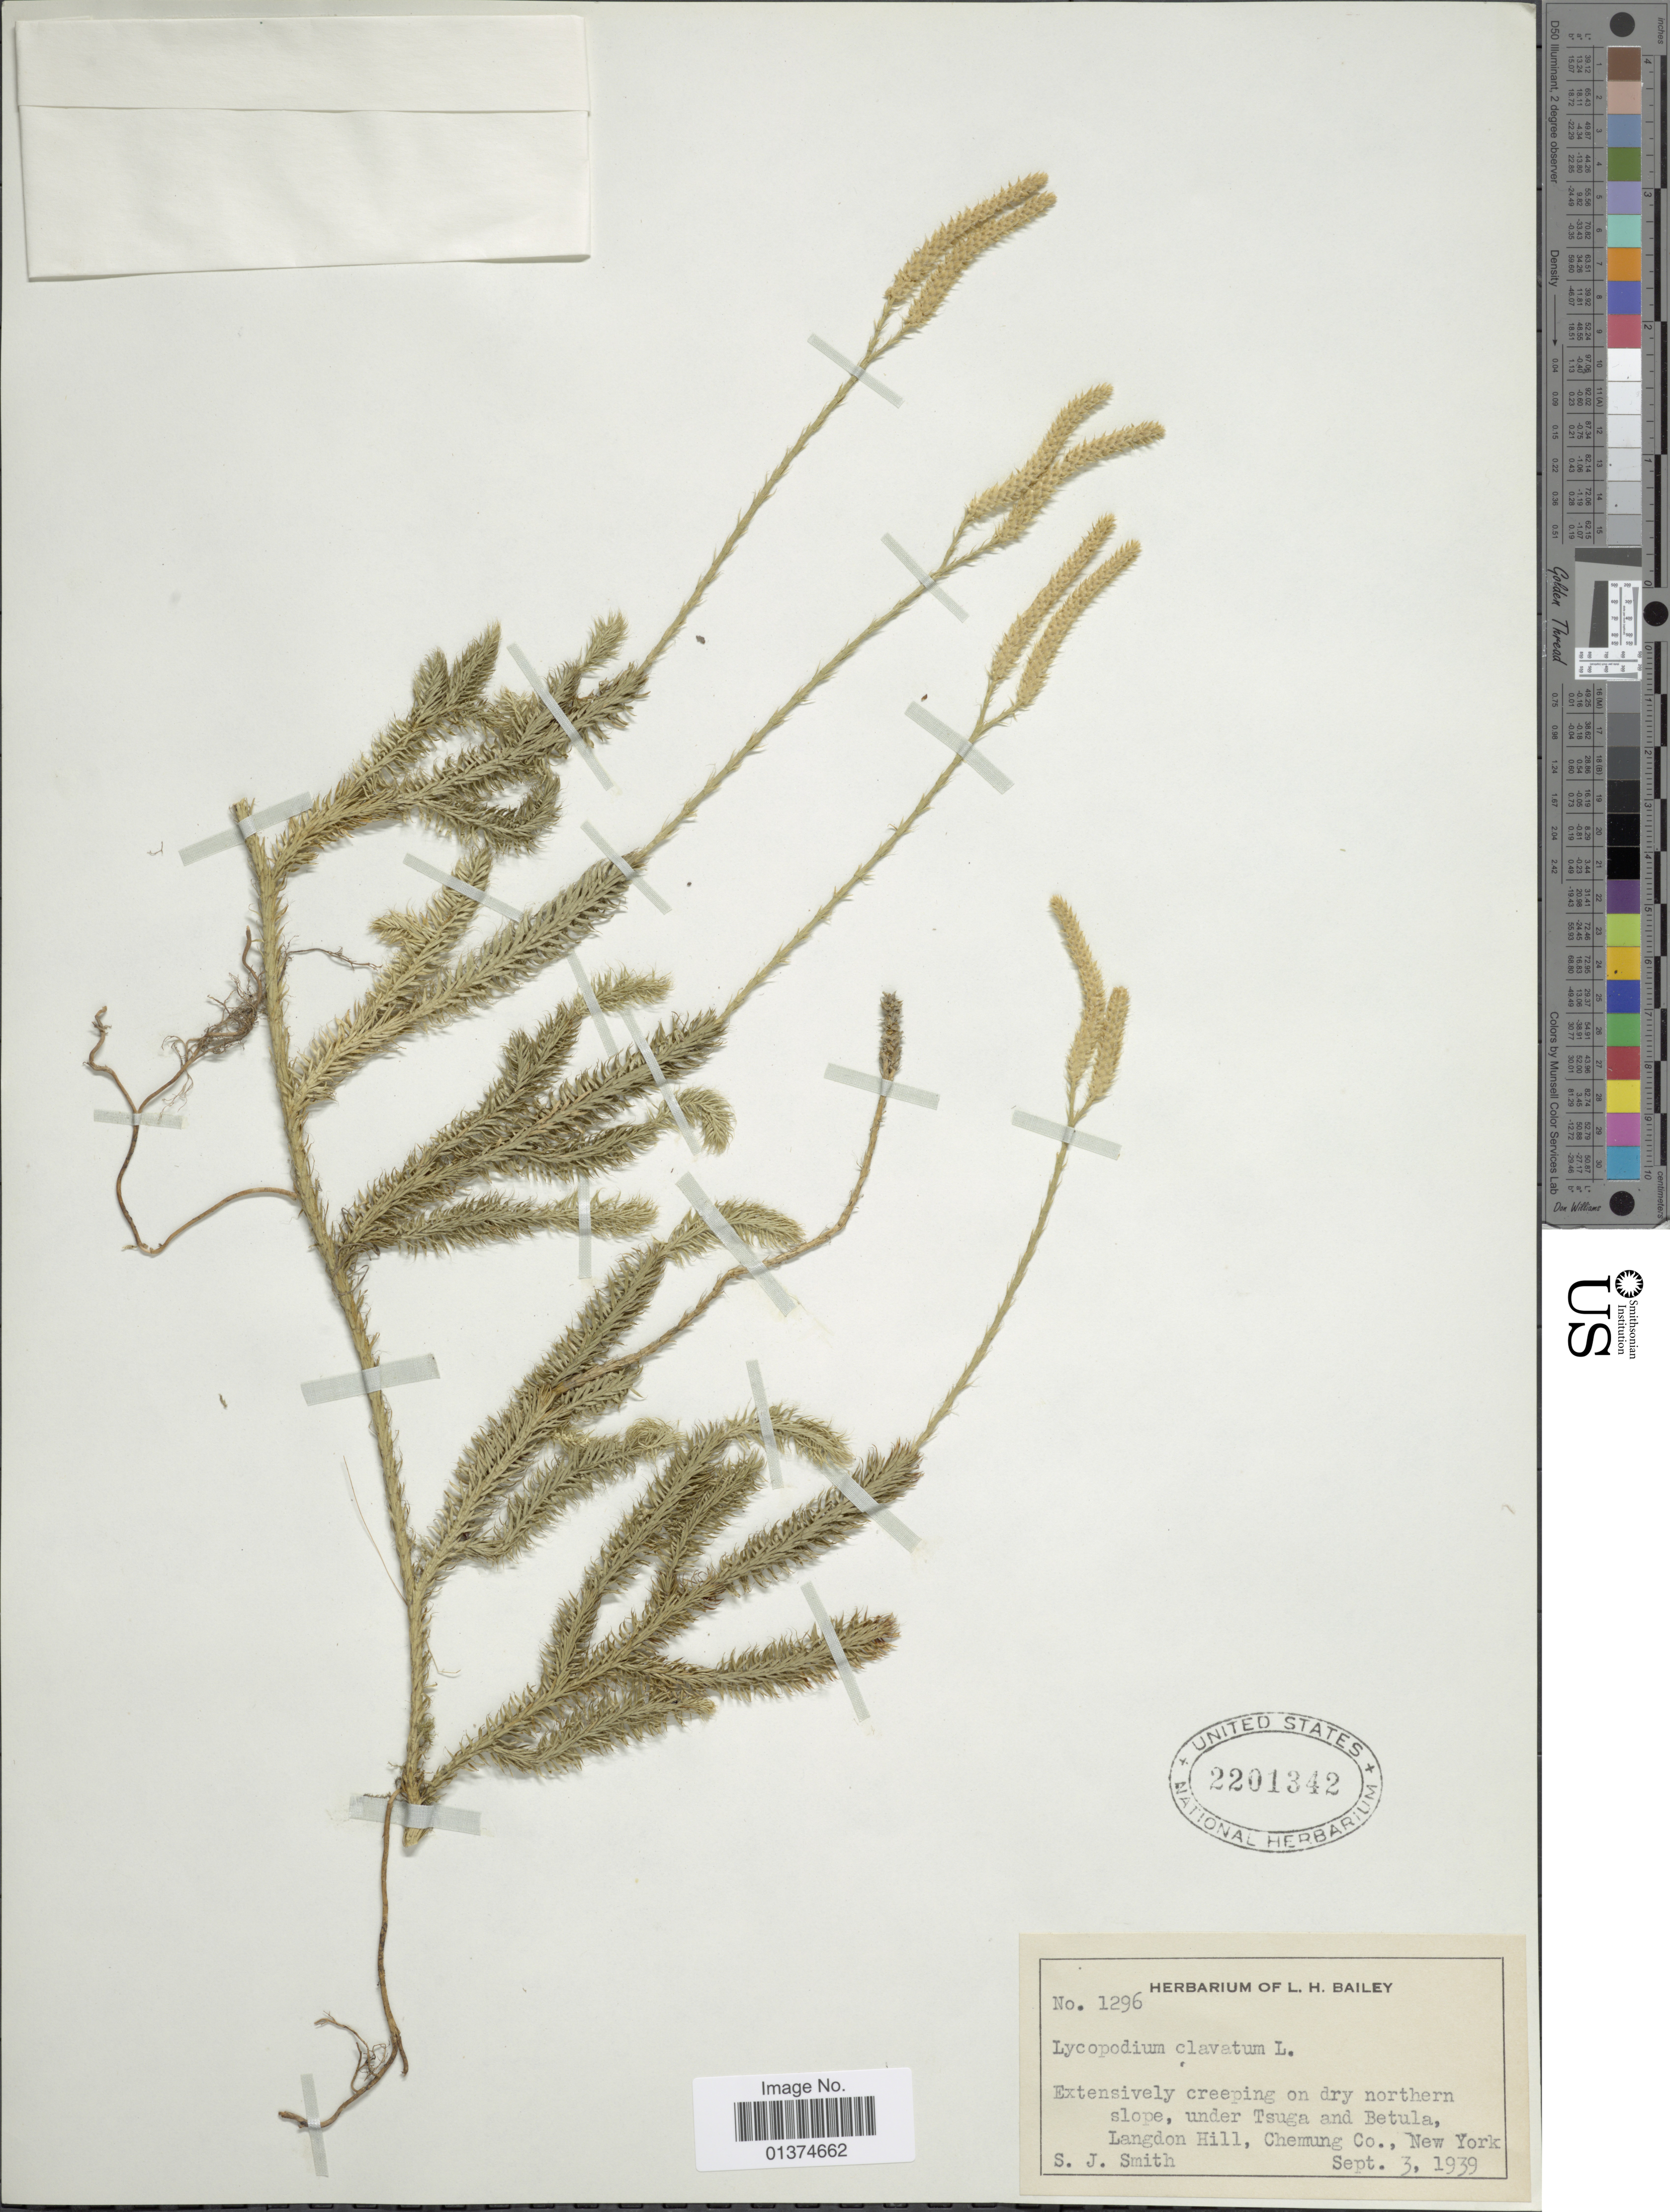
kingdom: Plantae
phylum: Tracheophyta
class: Lycopodiopsida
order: Lycopodiales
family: Lycopodiaceae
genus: Lycopodium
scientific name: Lycopodium clavatum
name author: L.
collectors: S. Smith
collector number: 1296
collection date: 1939-09-03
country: United States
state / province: New York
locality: Extensively creeping on dry northern slope, under Tsuga and betula, Langdon Hill, Chemung Co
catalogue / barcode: US 2201342